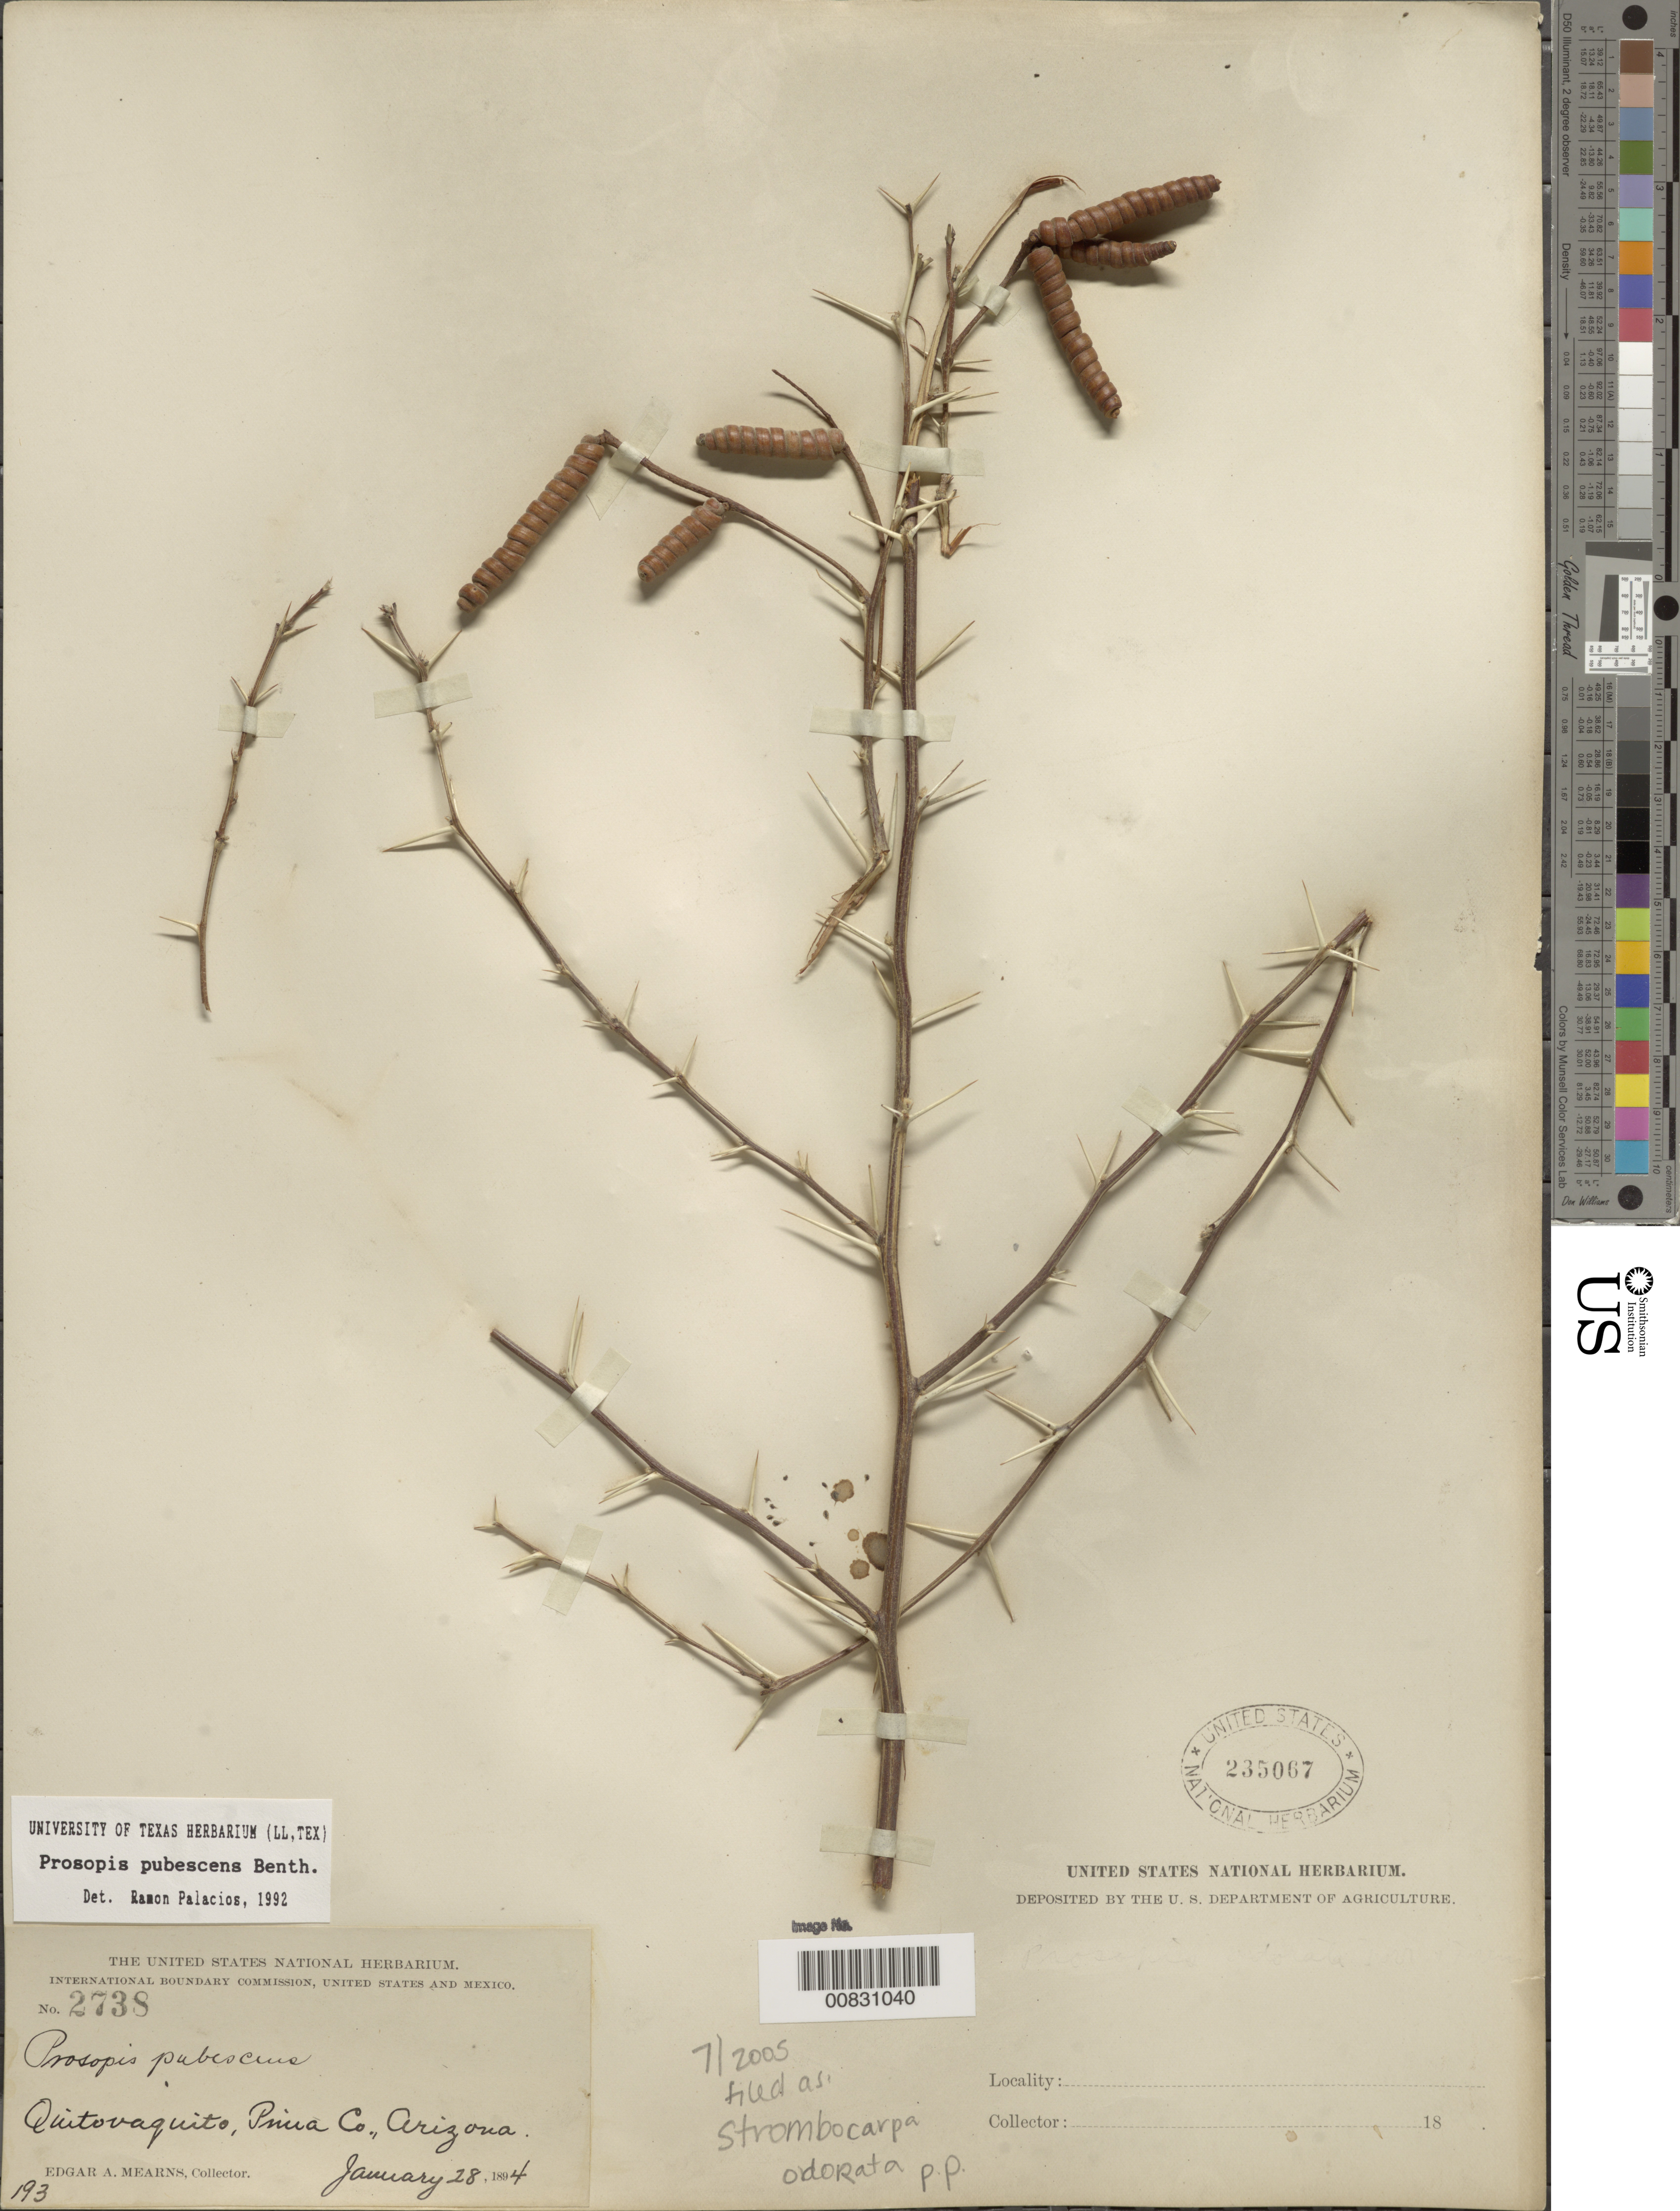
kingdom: Plantae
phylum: Tracheophyta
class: Magnoliopsida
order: Fabales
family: Fabaceae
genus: Strombocarpa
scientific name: Strombocarpa pubescens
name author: (Benth.) A. Gray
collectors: E. A. Mearns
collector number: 2738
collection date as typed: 28 Jan 1894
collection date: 1894-01-28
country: United States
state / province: Arizona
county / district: Pima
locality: Quitovaquito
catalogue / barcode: US 235067